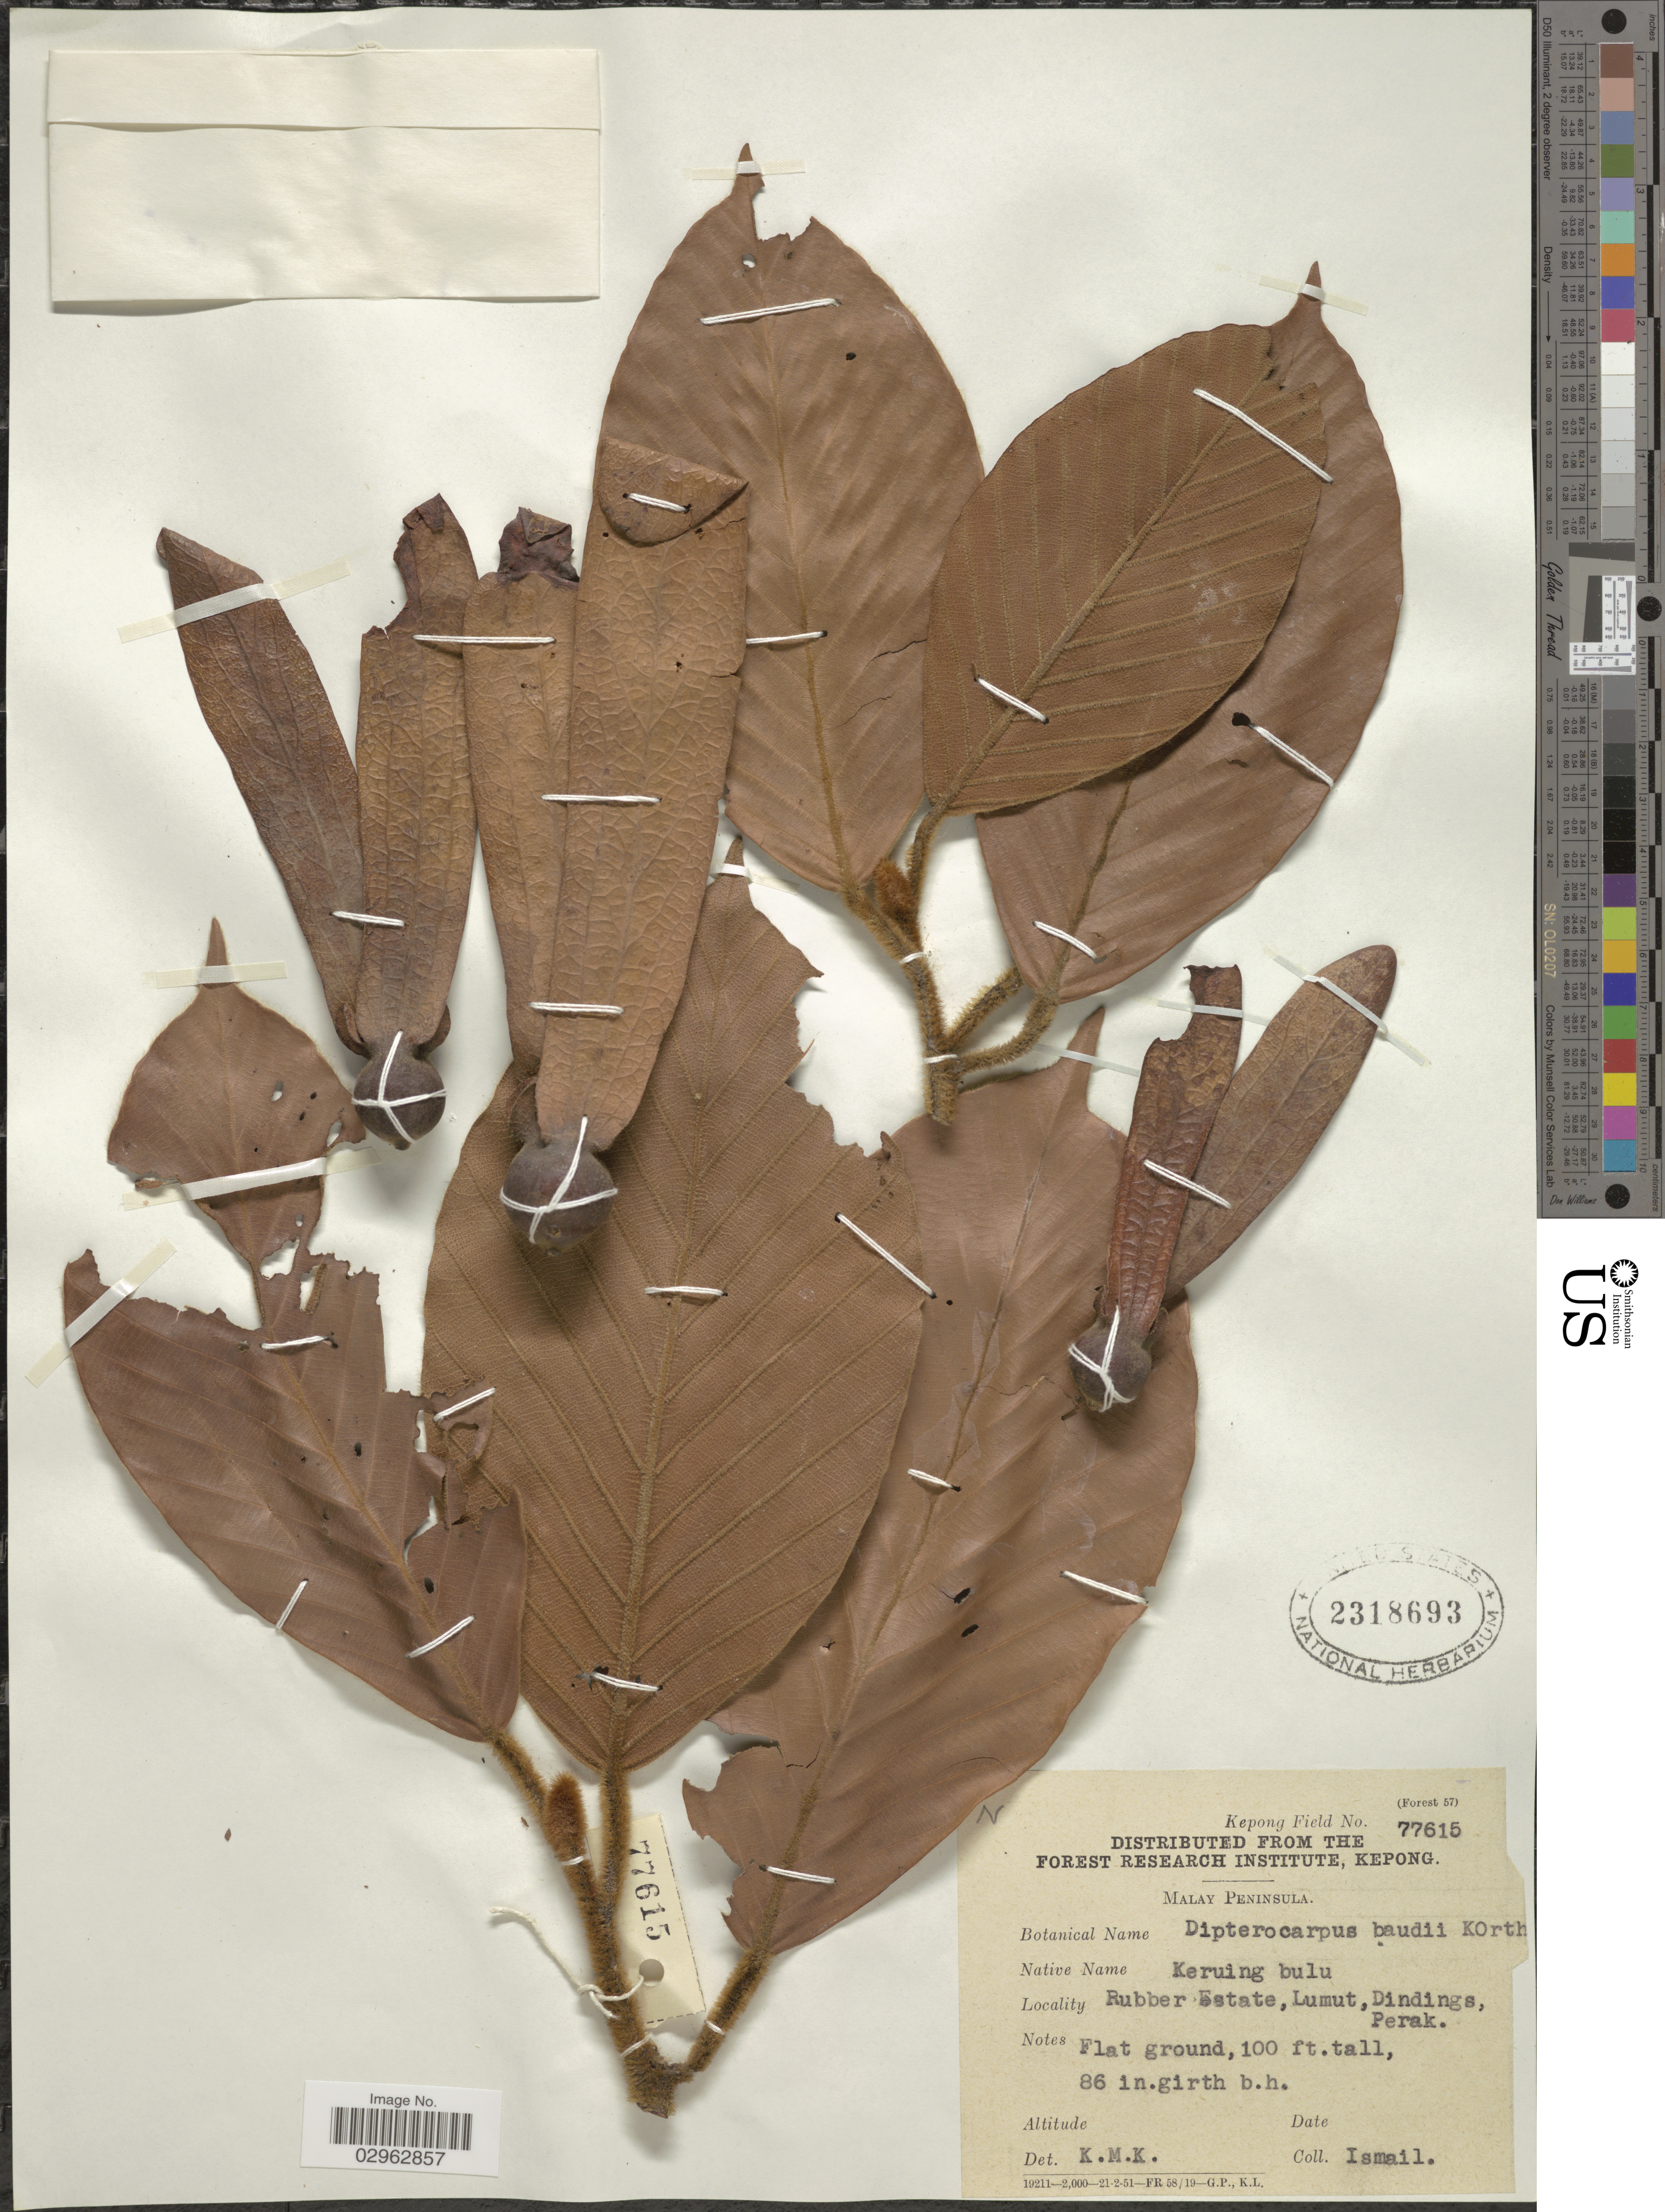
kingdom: Plantae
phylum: Tracheophyta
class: Magnoliopsida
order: Malvales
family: Dipterocarpaceae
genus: Dipterocarpus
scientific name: Dipterocarpus baudii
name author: Korth.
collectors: Ismail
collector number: Kepong Field 77615?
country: Malaysia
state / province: Perak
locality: Malay Peninsula. Rubber Estate, Lumut, Dindings.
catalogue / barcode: US 2318693